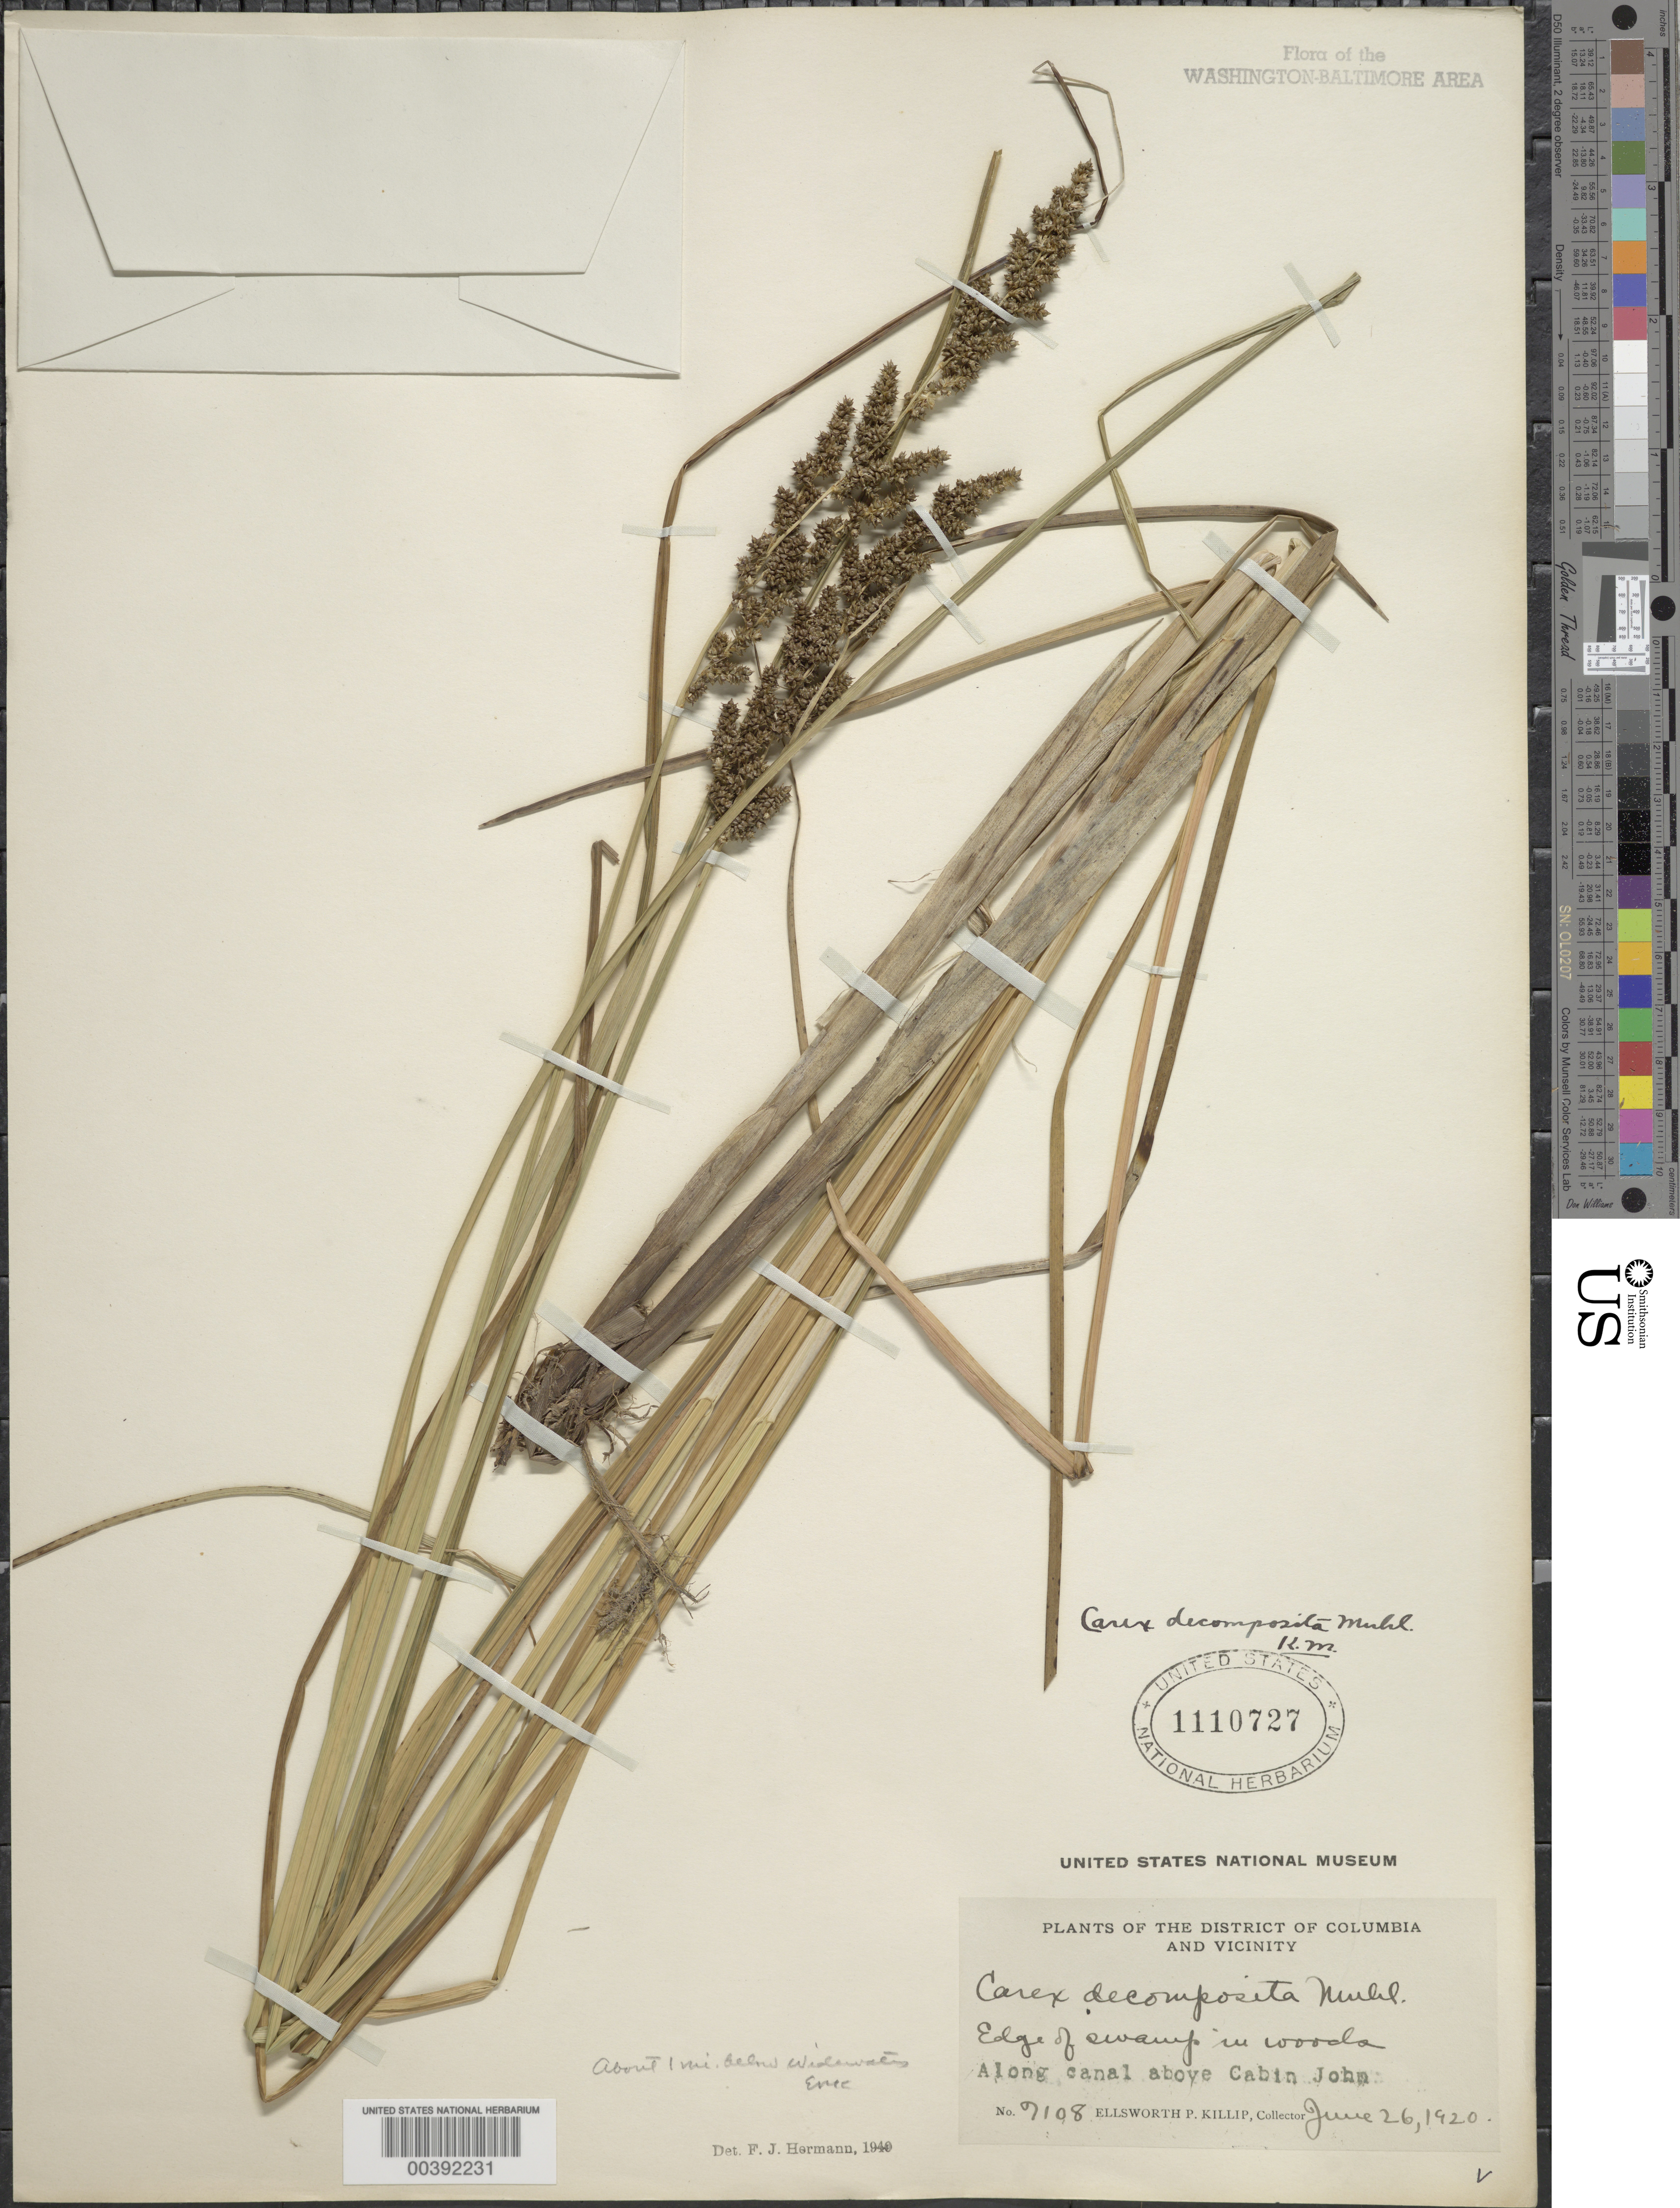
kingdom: Plantae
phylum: Tracheophyta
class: Liliopsida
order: Poales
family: Cyperaceae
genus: Carex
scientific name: Carex decomposita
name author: Muhl.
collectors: E. P. Killip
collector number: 7108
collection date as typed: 26 Jun 1920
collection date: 1920-06-26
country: United States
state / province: Maryland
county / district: Montgomery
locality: C. & O. Canal above Cabin John C. & O. Canal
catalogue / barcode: US 1110727